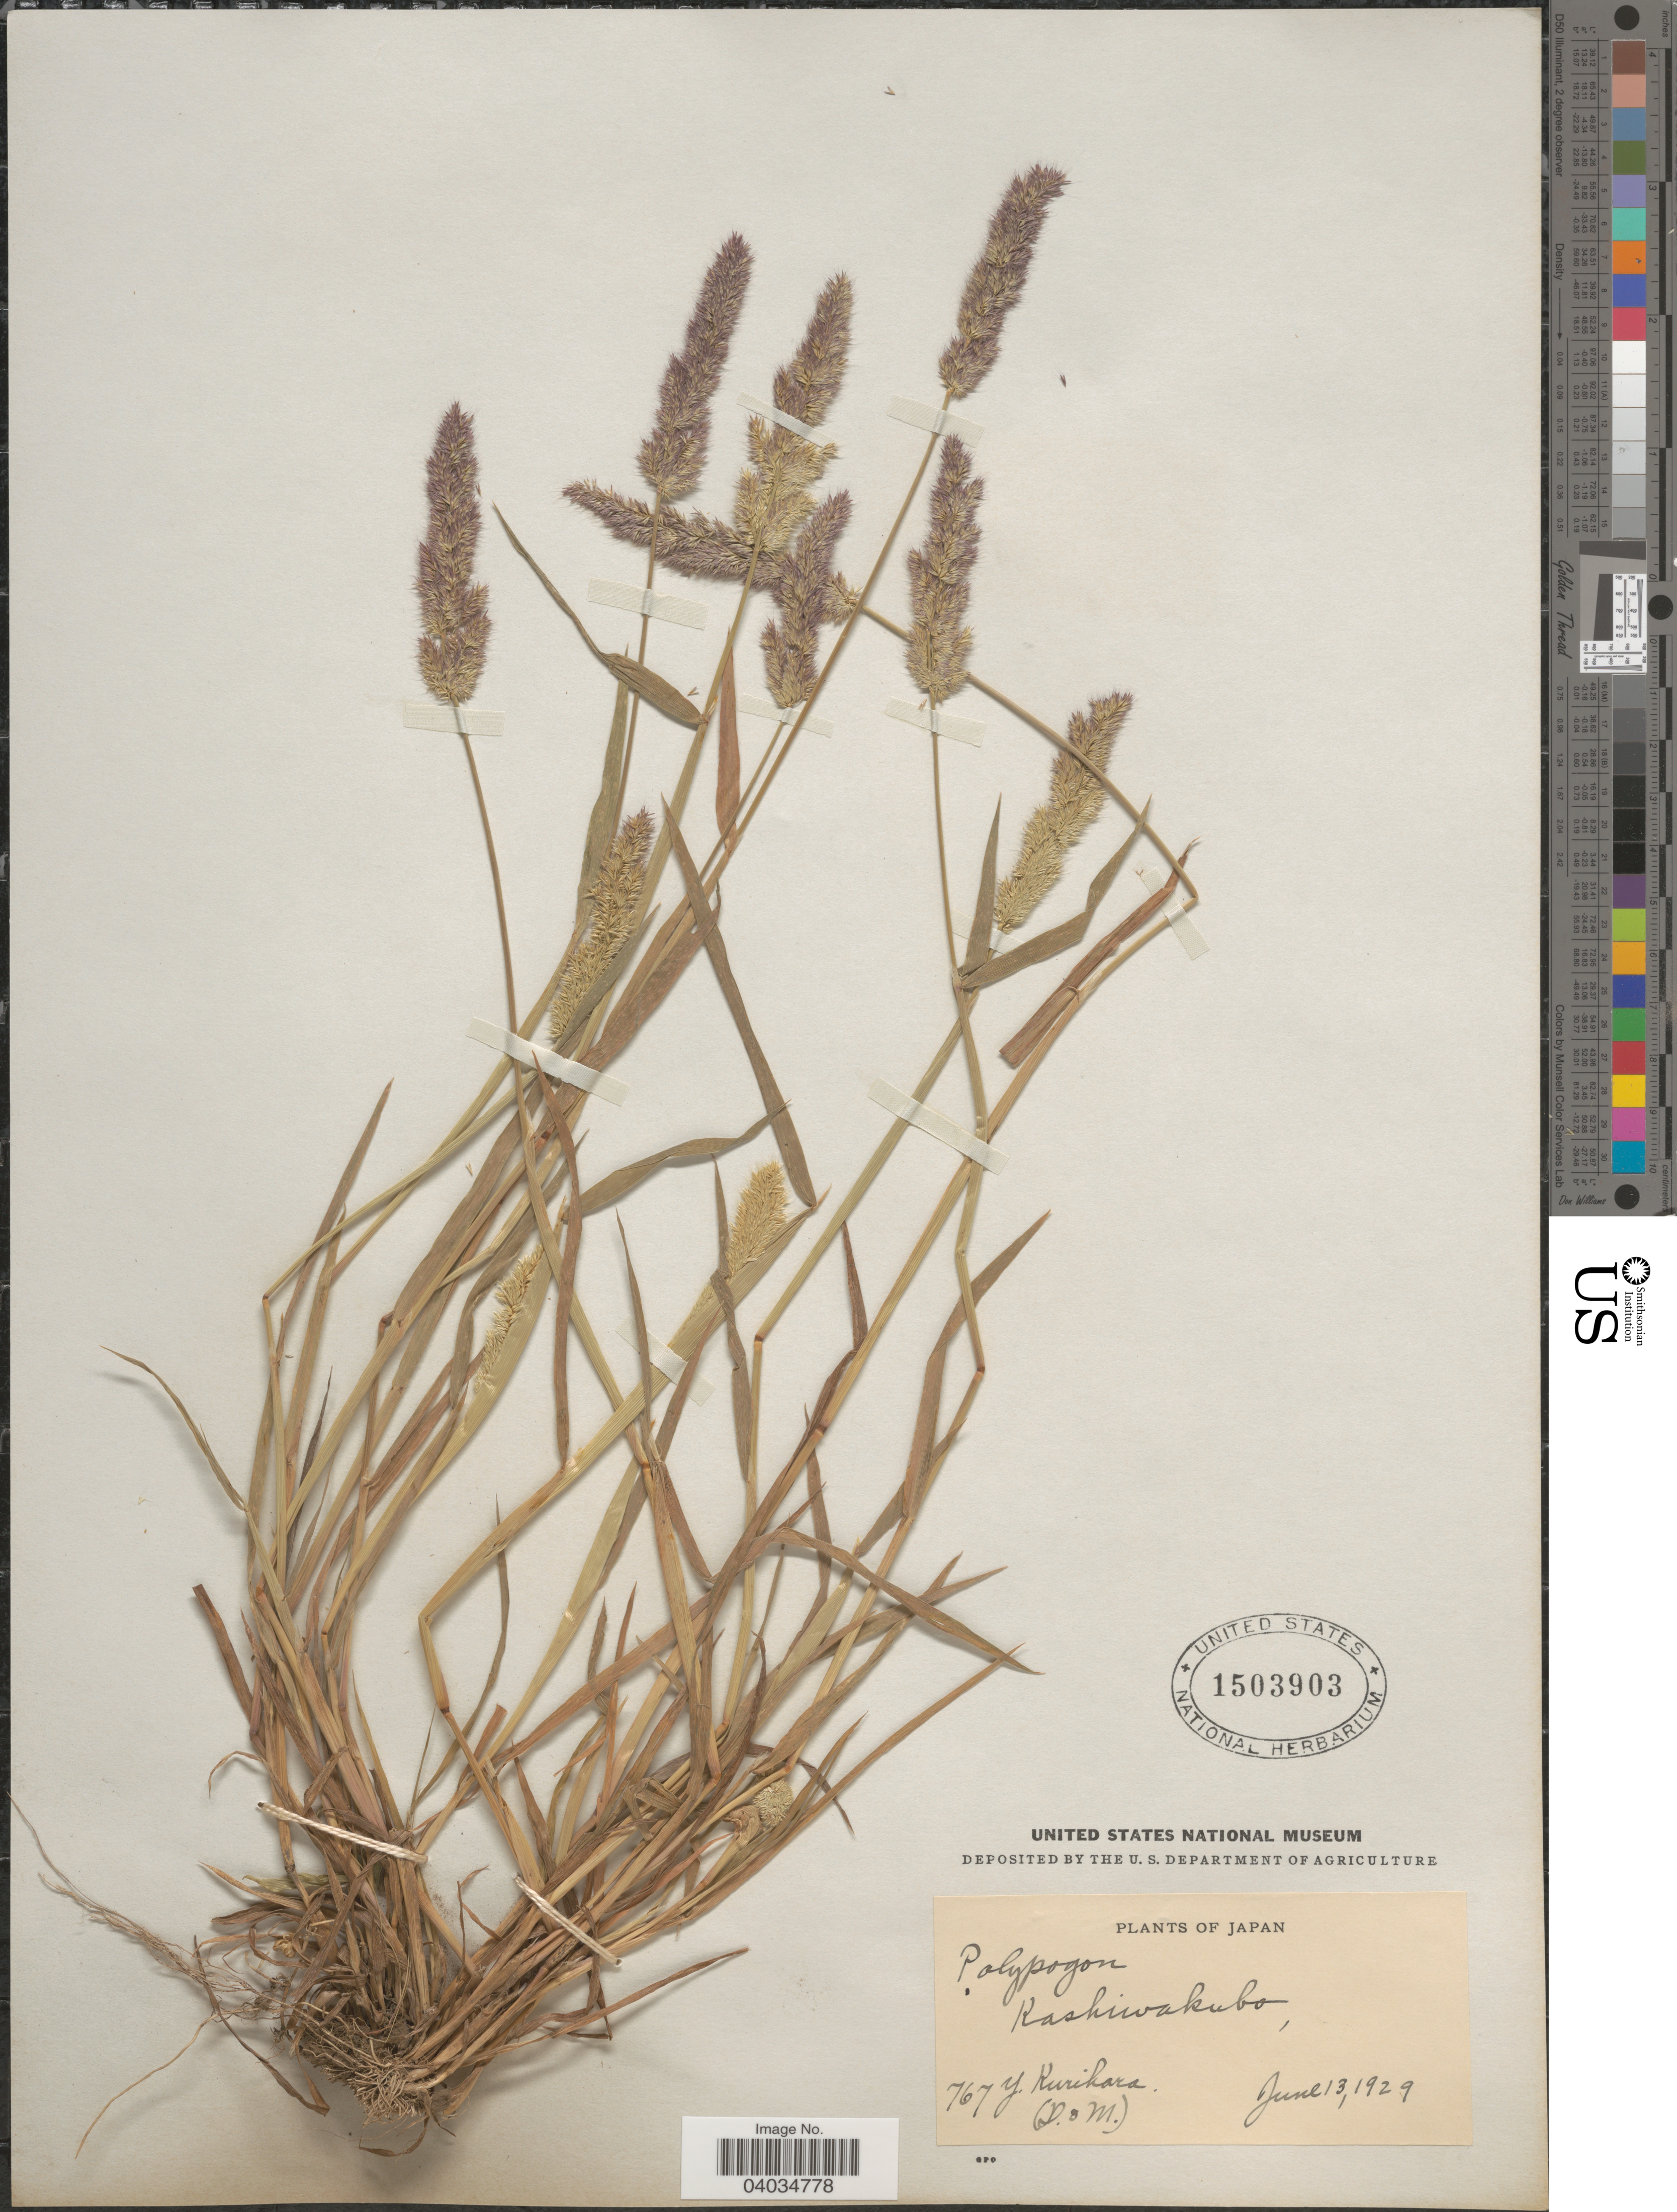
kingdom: Plantae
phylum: Tracheophyta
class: Liliopsida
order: Poales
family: Poaceae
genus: Polypogon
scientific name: Polypogon sp.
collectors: Y. Kurihara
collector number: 767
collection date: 1929-06-13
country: Japan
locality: Kashiwakubo.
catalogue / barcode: US 1503903